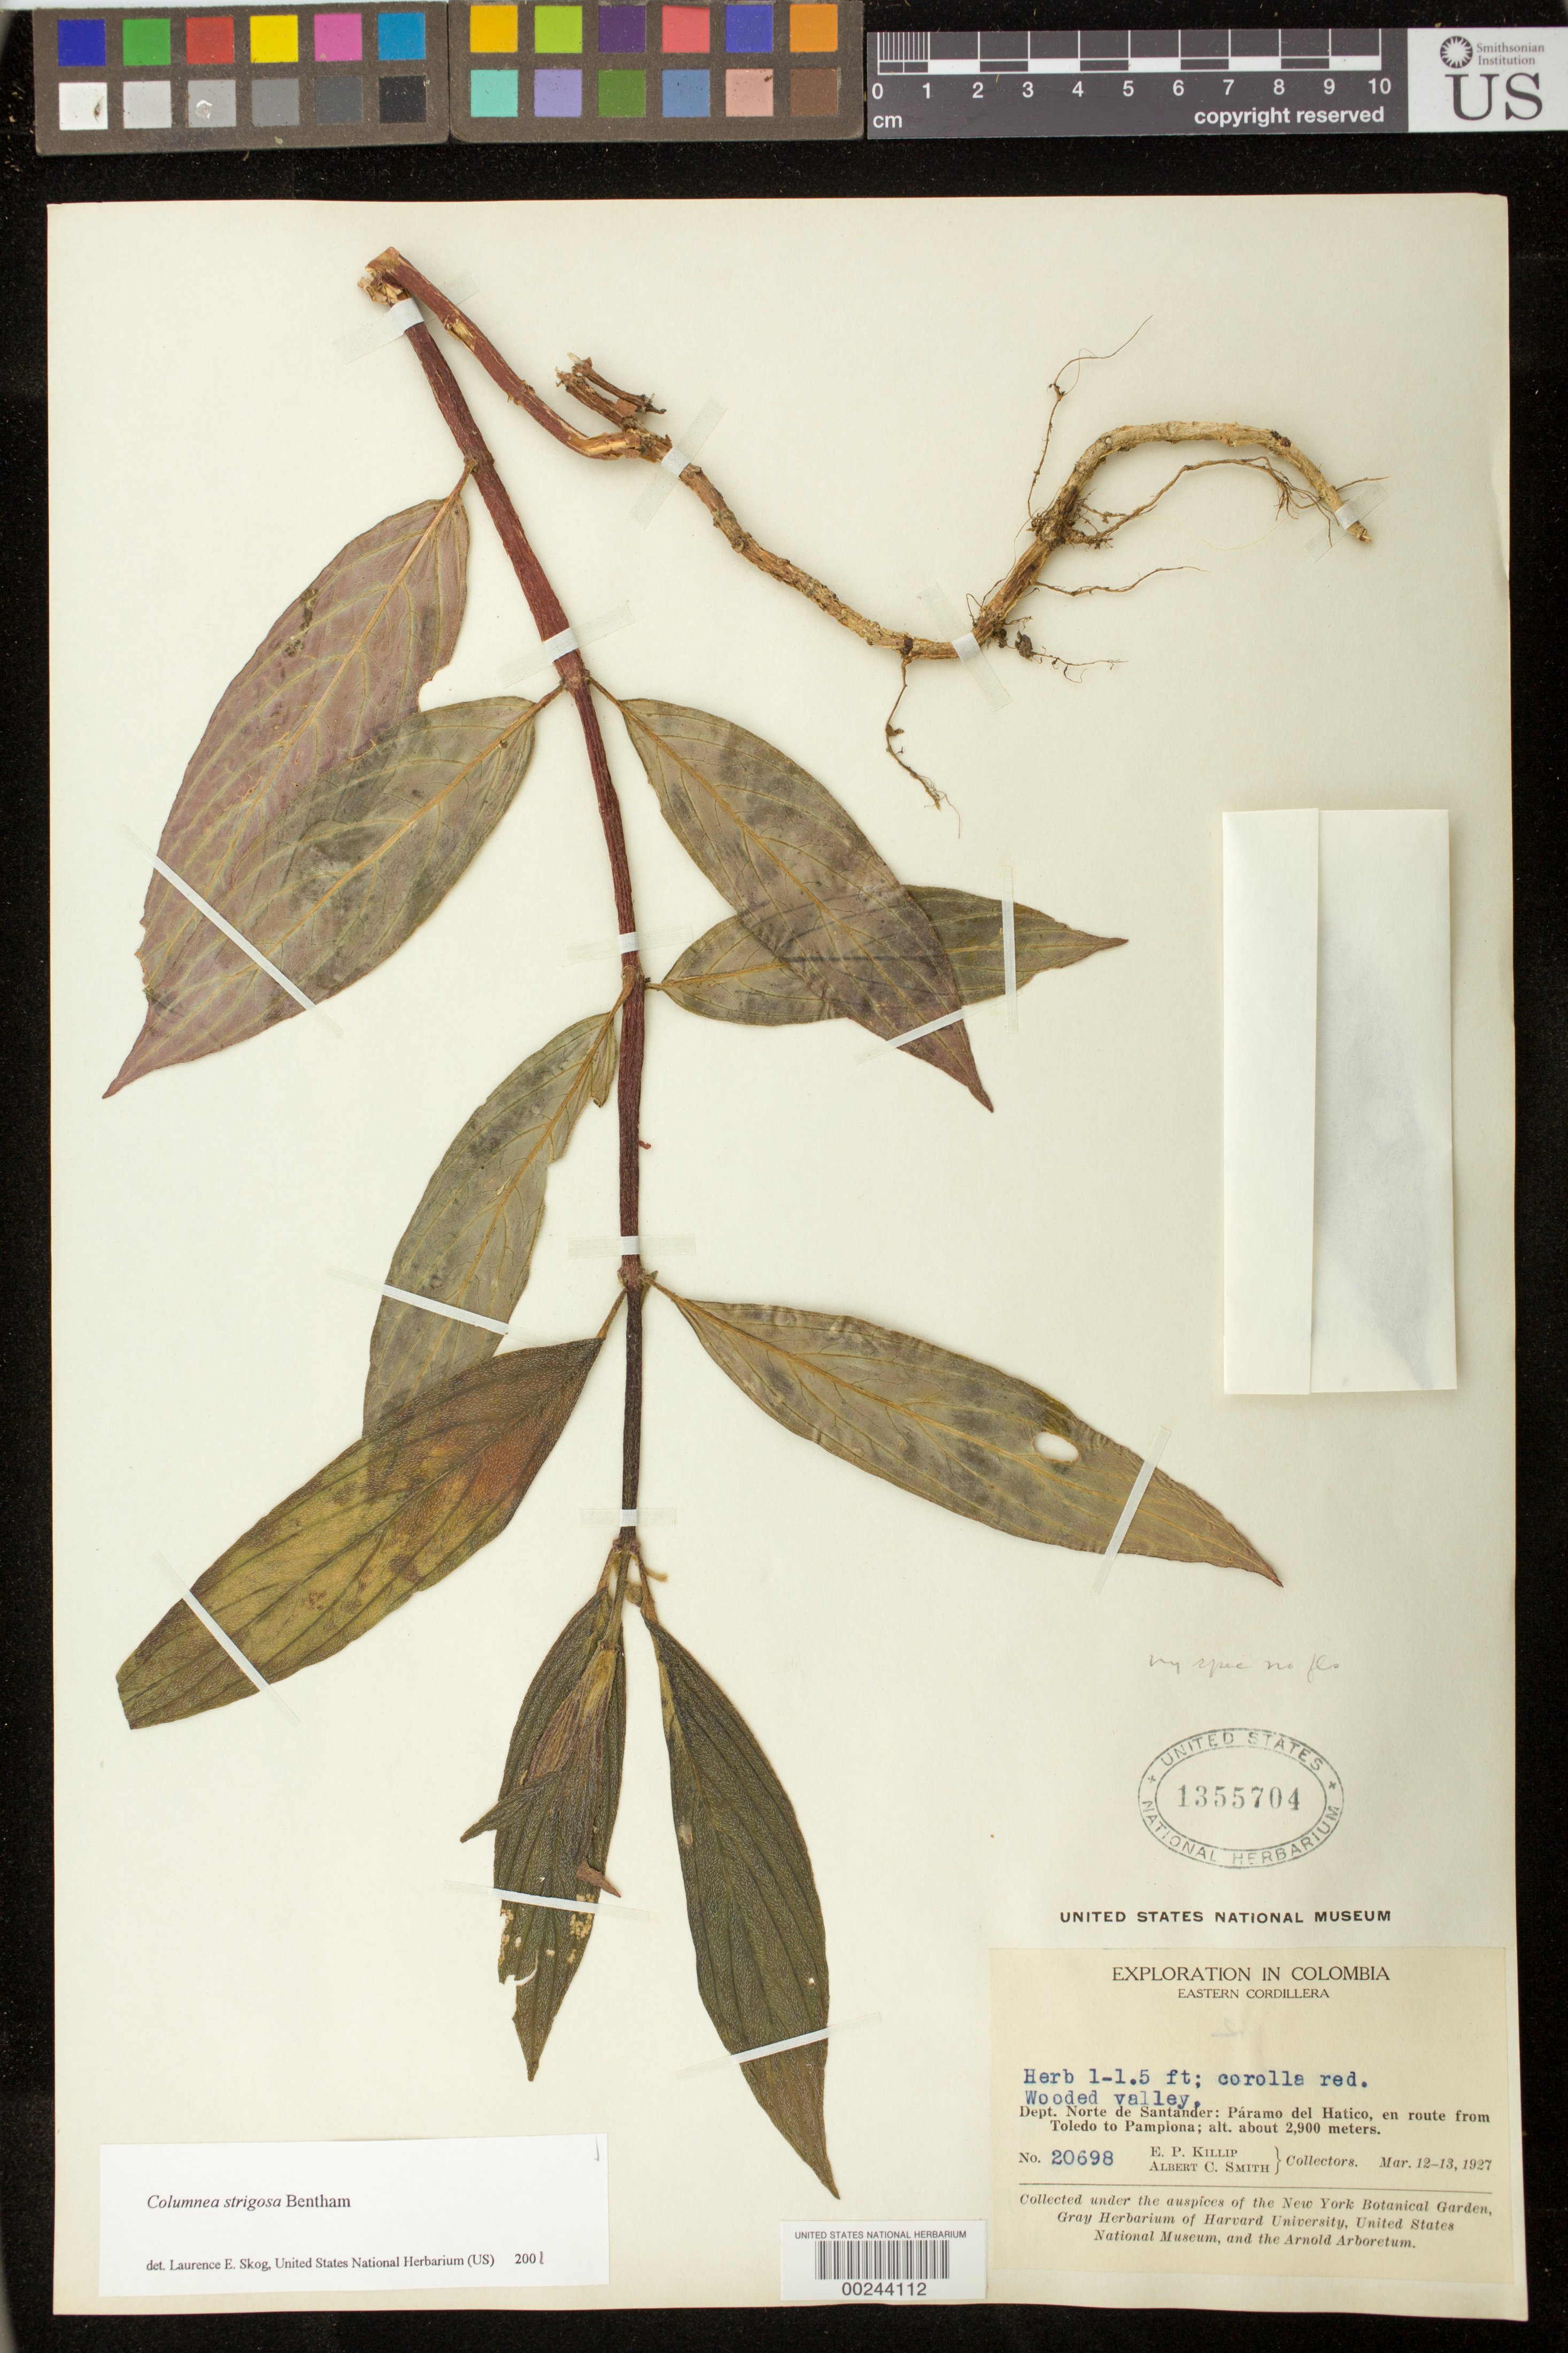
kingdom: Plantae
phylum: Tracheophyta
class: Magnoliopsida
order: Lamiales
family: Gesneriaceae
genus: Columnea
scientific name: Columnea strigosa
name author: Benth.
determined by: Skog, Laurence E.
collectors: E. P. Killip & A. C. Smith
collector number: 20698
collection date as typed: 12-13 Mar 1927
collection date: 1927-03-12/1927-03-13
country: Colombia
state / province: Norte de Santander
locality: Eastern Cordillera, Páramo del Hatico, en route from Toledo to Pamplona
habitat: Wooded valley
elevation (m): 2900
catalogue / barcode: US 1355704